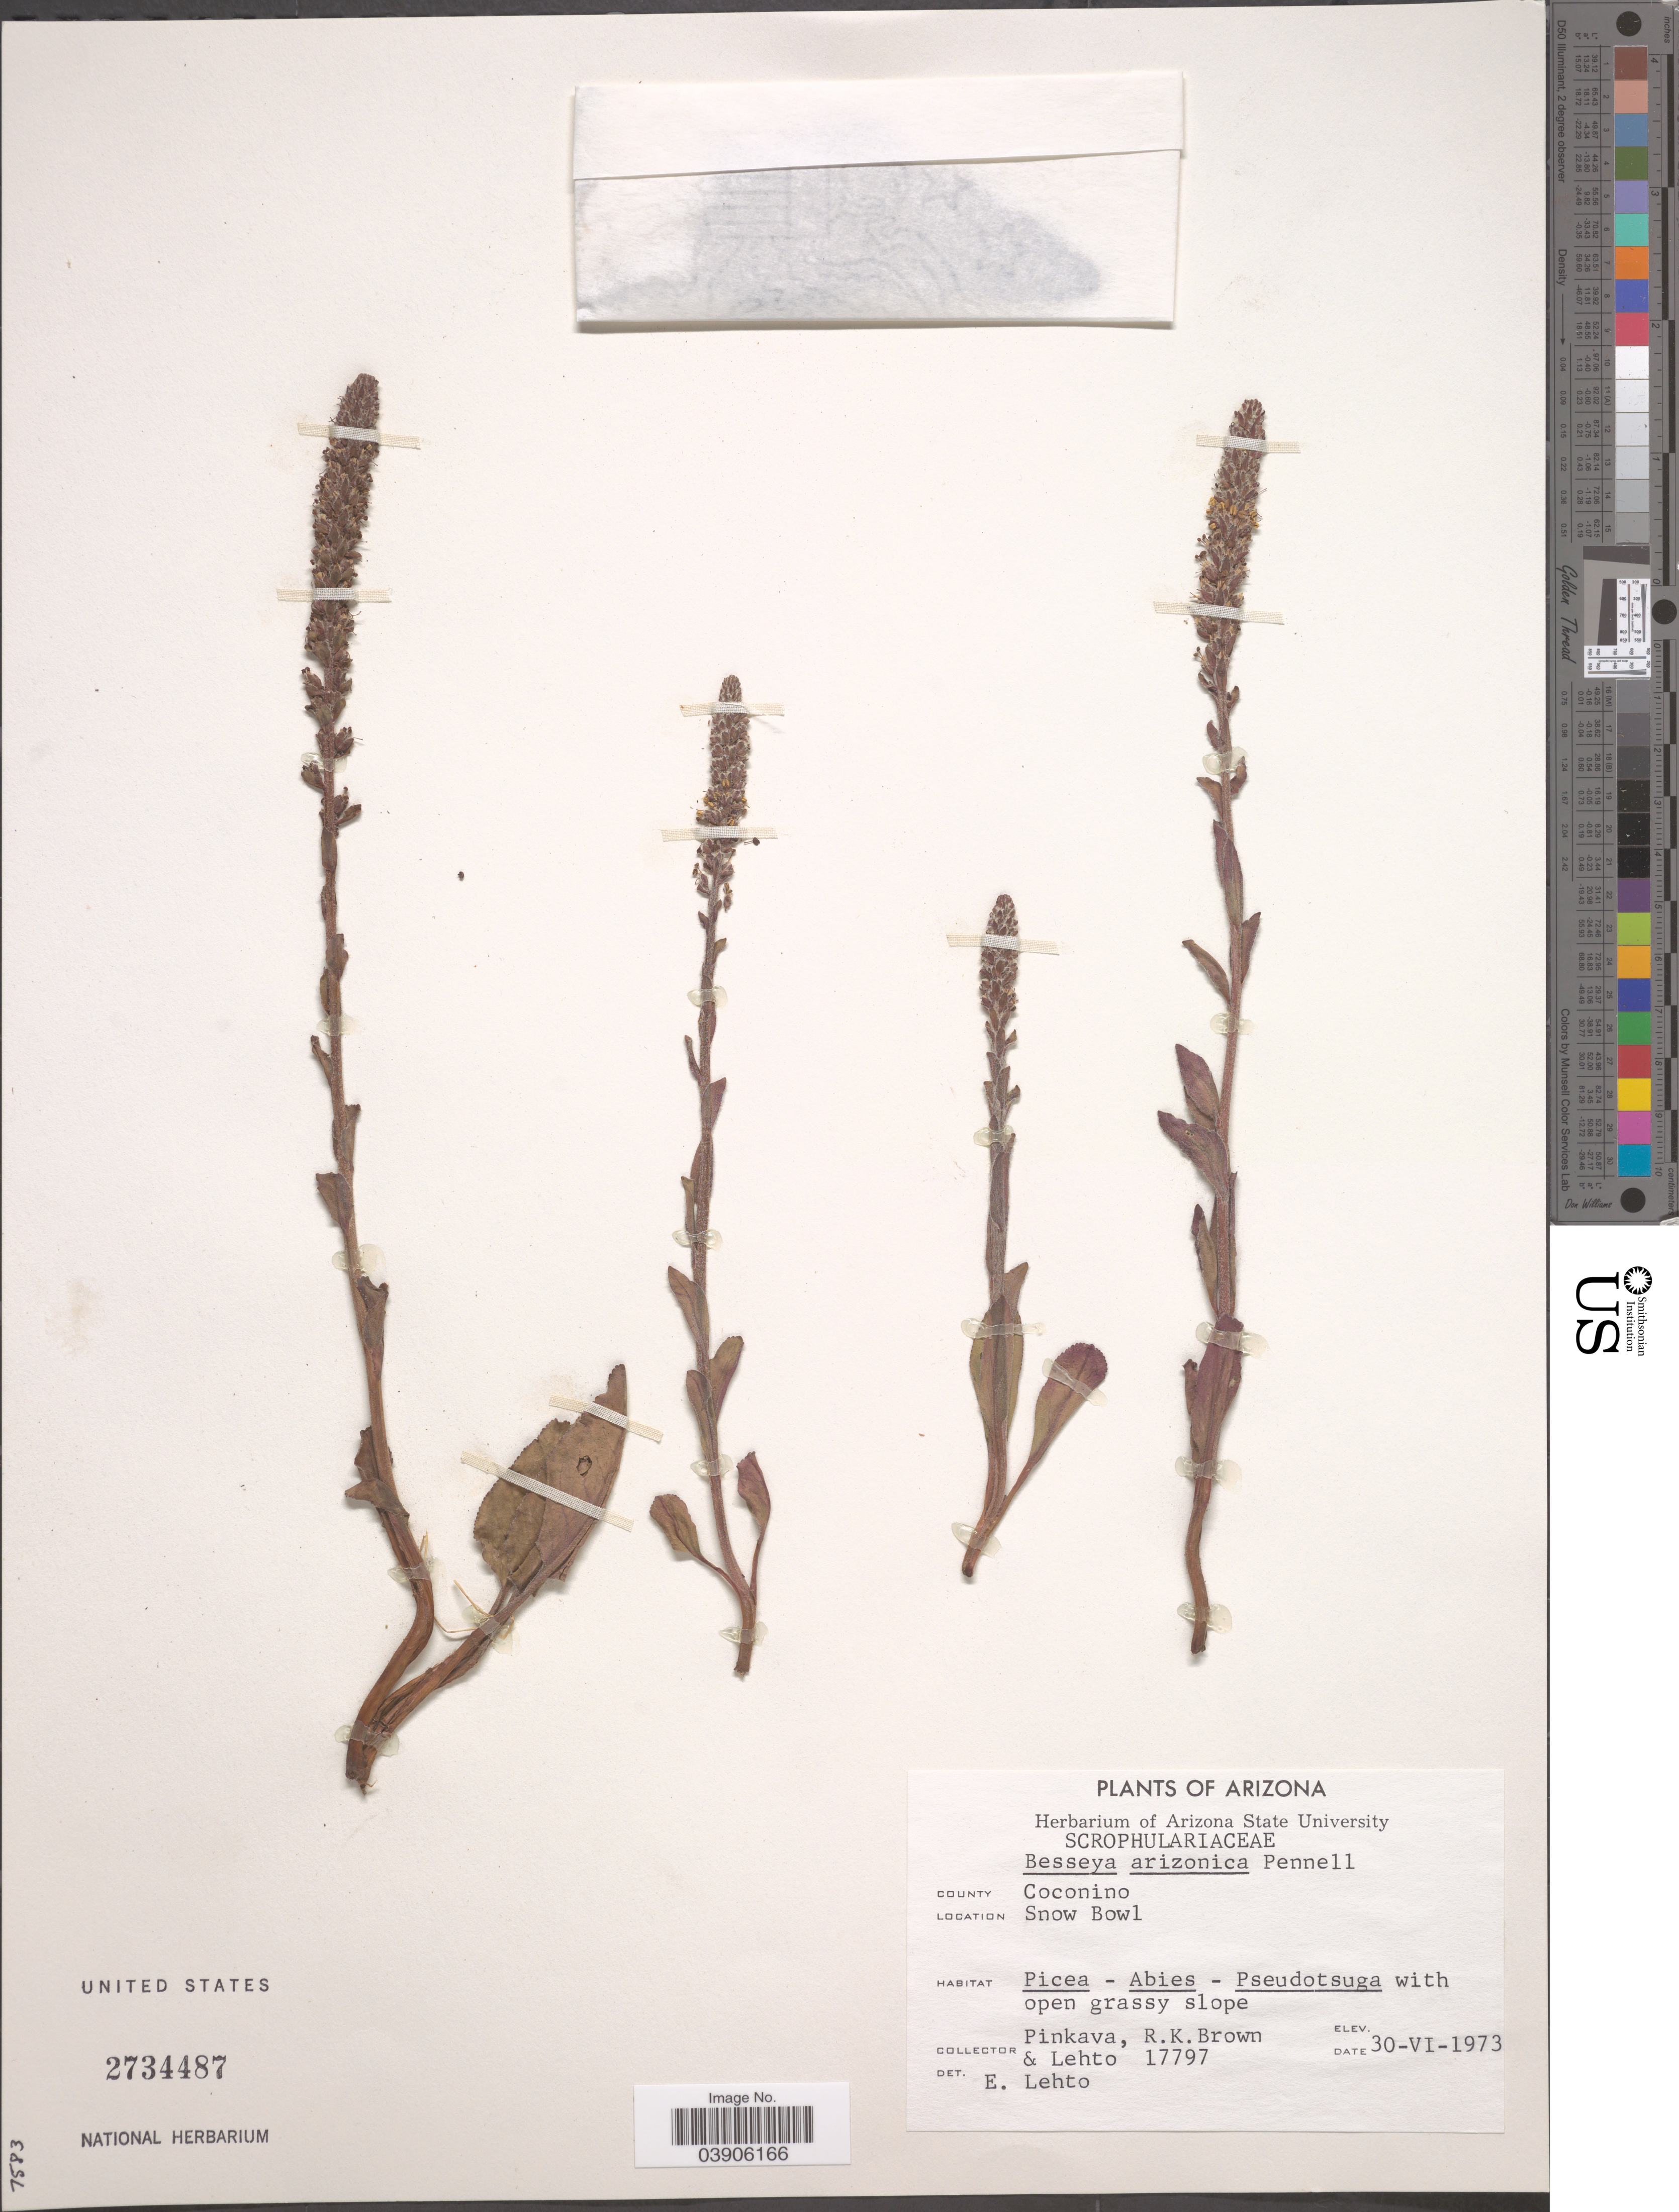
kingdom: Plantae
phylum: Tracheophyta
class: Magnoliopsida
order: Lamiales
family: Plantaginaceae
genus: Veronica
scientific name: Veronica plantaginea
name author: E. James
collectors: -. Pinkava, R. K. Brown & -. Lehto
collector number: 17797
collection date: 1973-06-30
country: United States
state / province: Arizona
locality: County Coconino. Snow Bowl.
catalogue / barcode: US 2734487